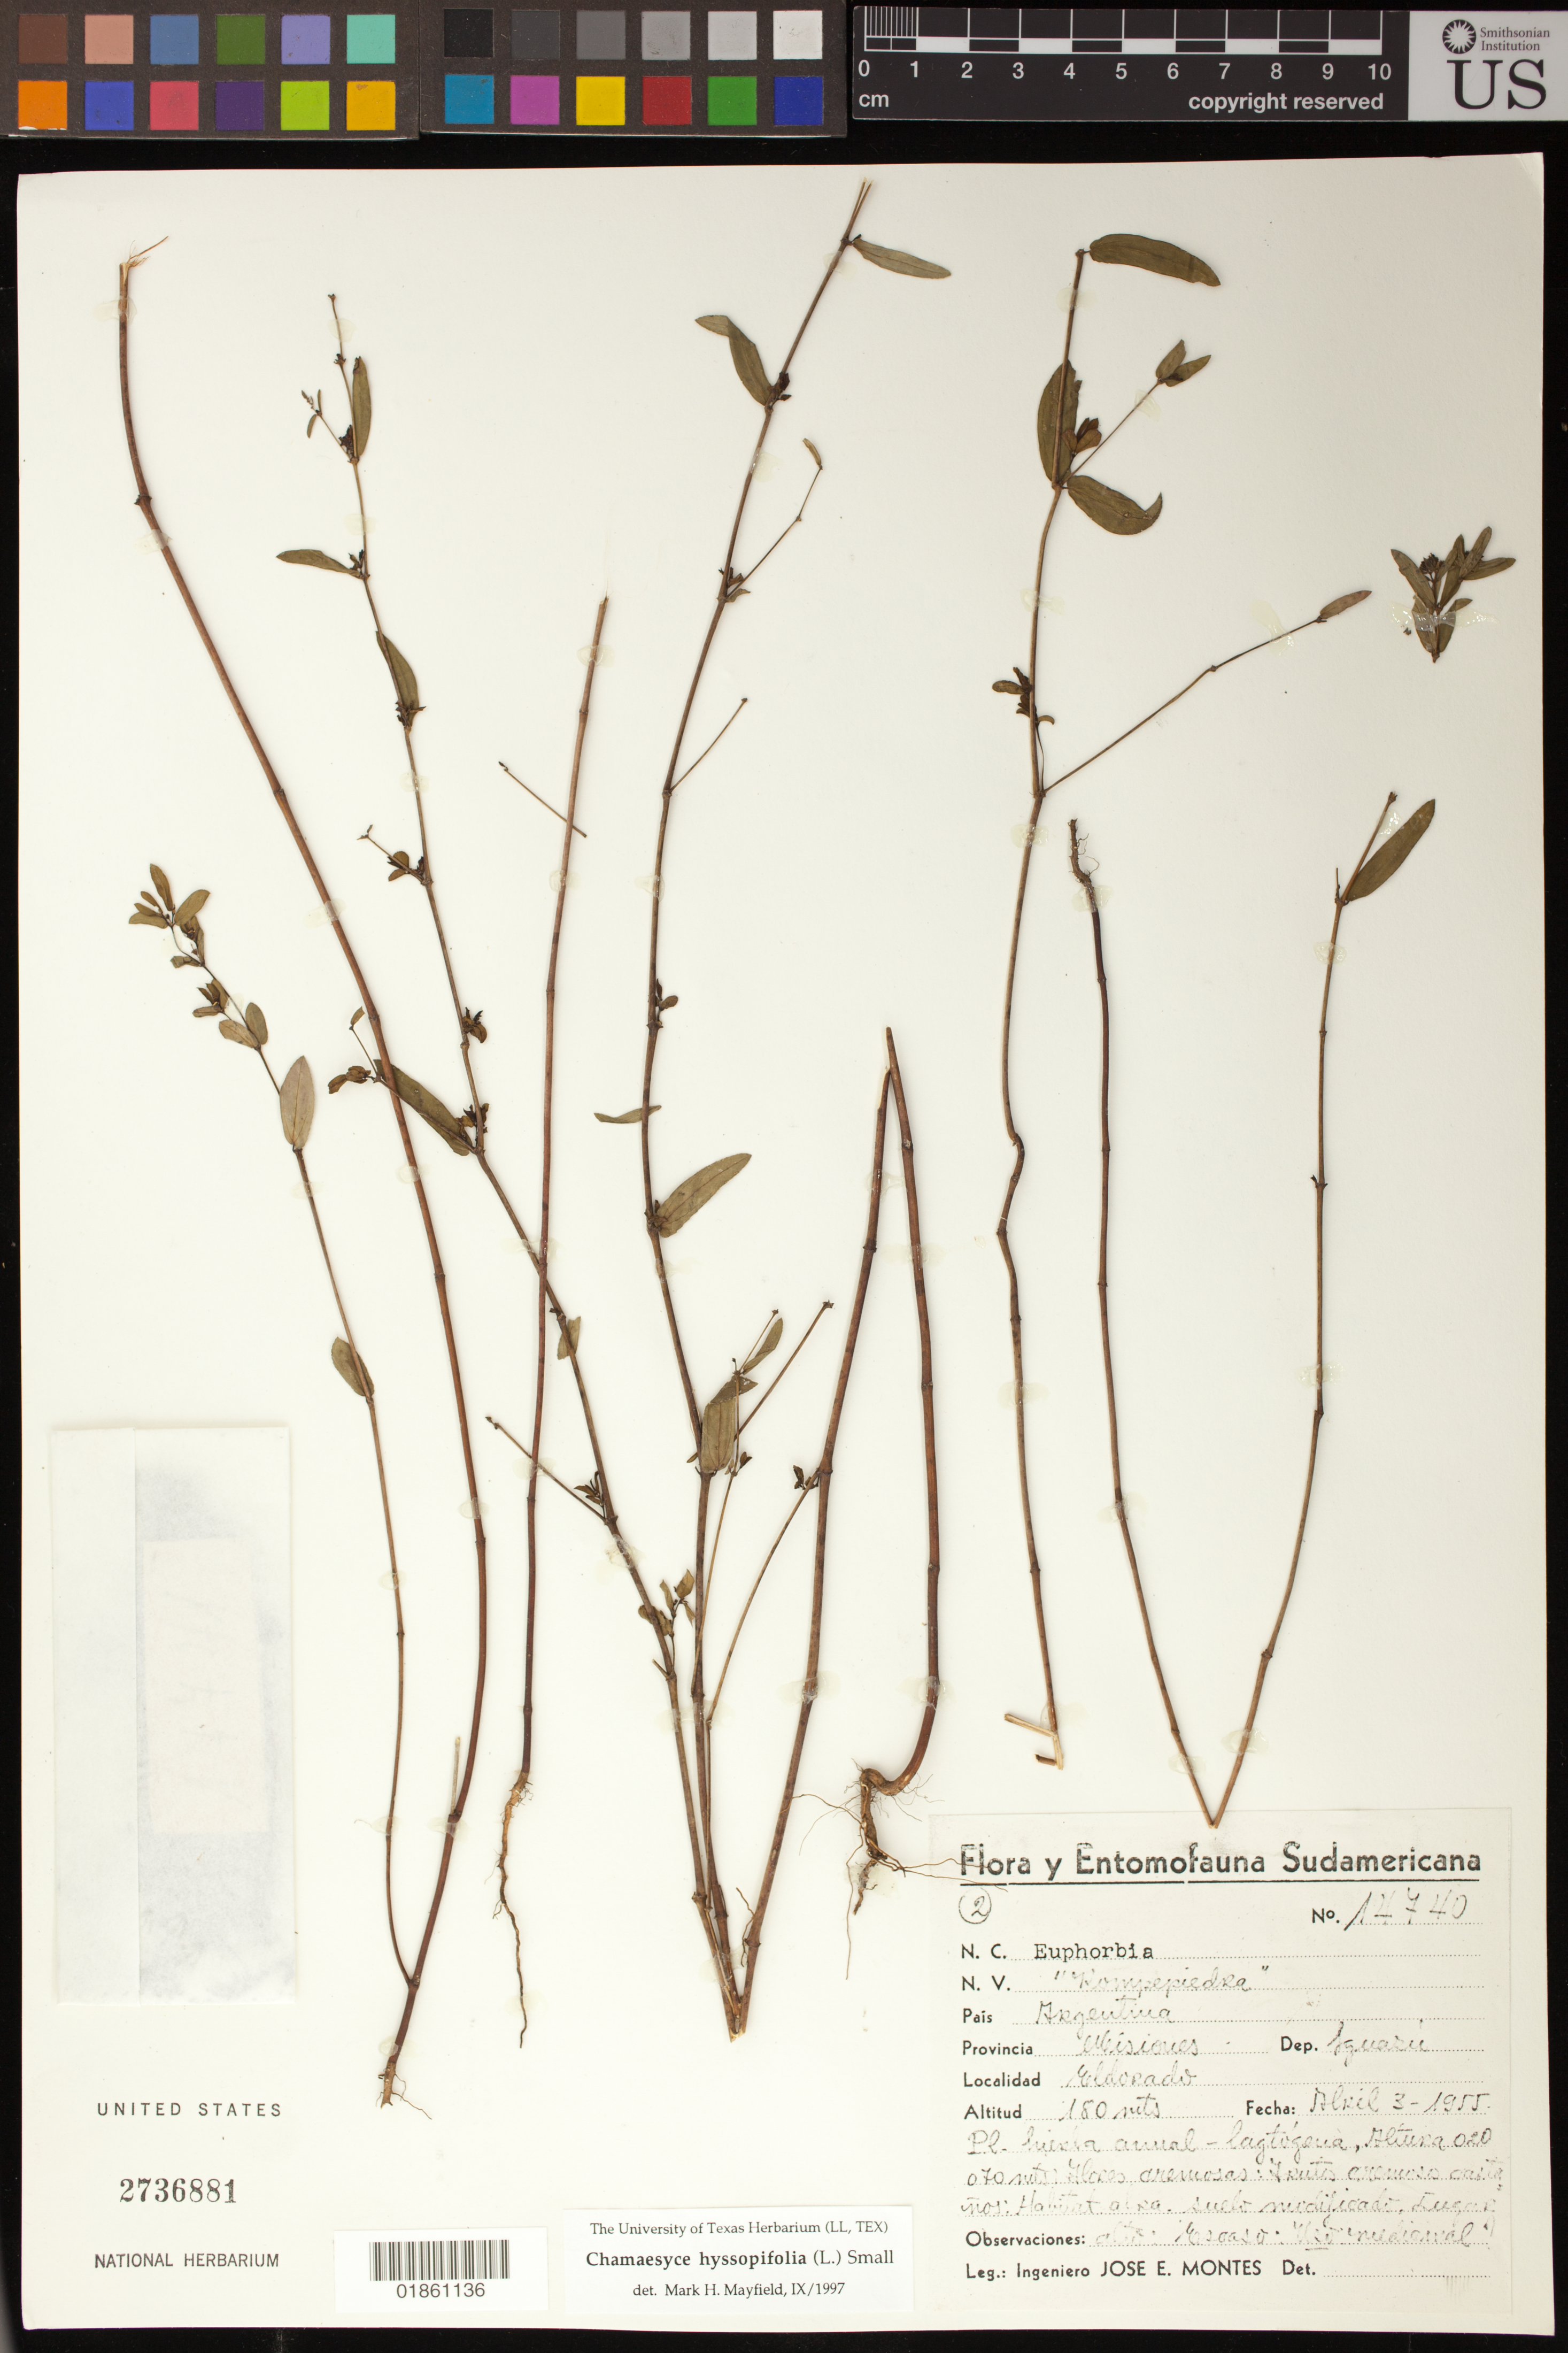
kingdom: Plantae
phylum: Tracheophyta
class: Magnoliopsida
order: Malpighiales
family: Euphorbiaceae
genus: Euphorbia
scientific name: Euphorbia hyssopifolia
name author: L.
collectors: J. E. Montes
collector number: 14740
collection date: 1955-04-03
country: Argentina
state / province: Misiones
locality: Eldorado, Iguazu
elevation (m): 180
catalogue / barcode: US 2736881